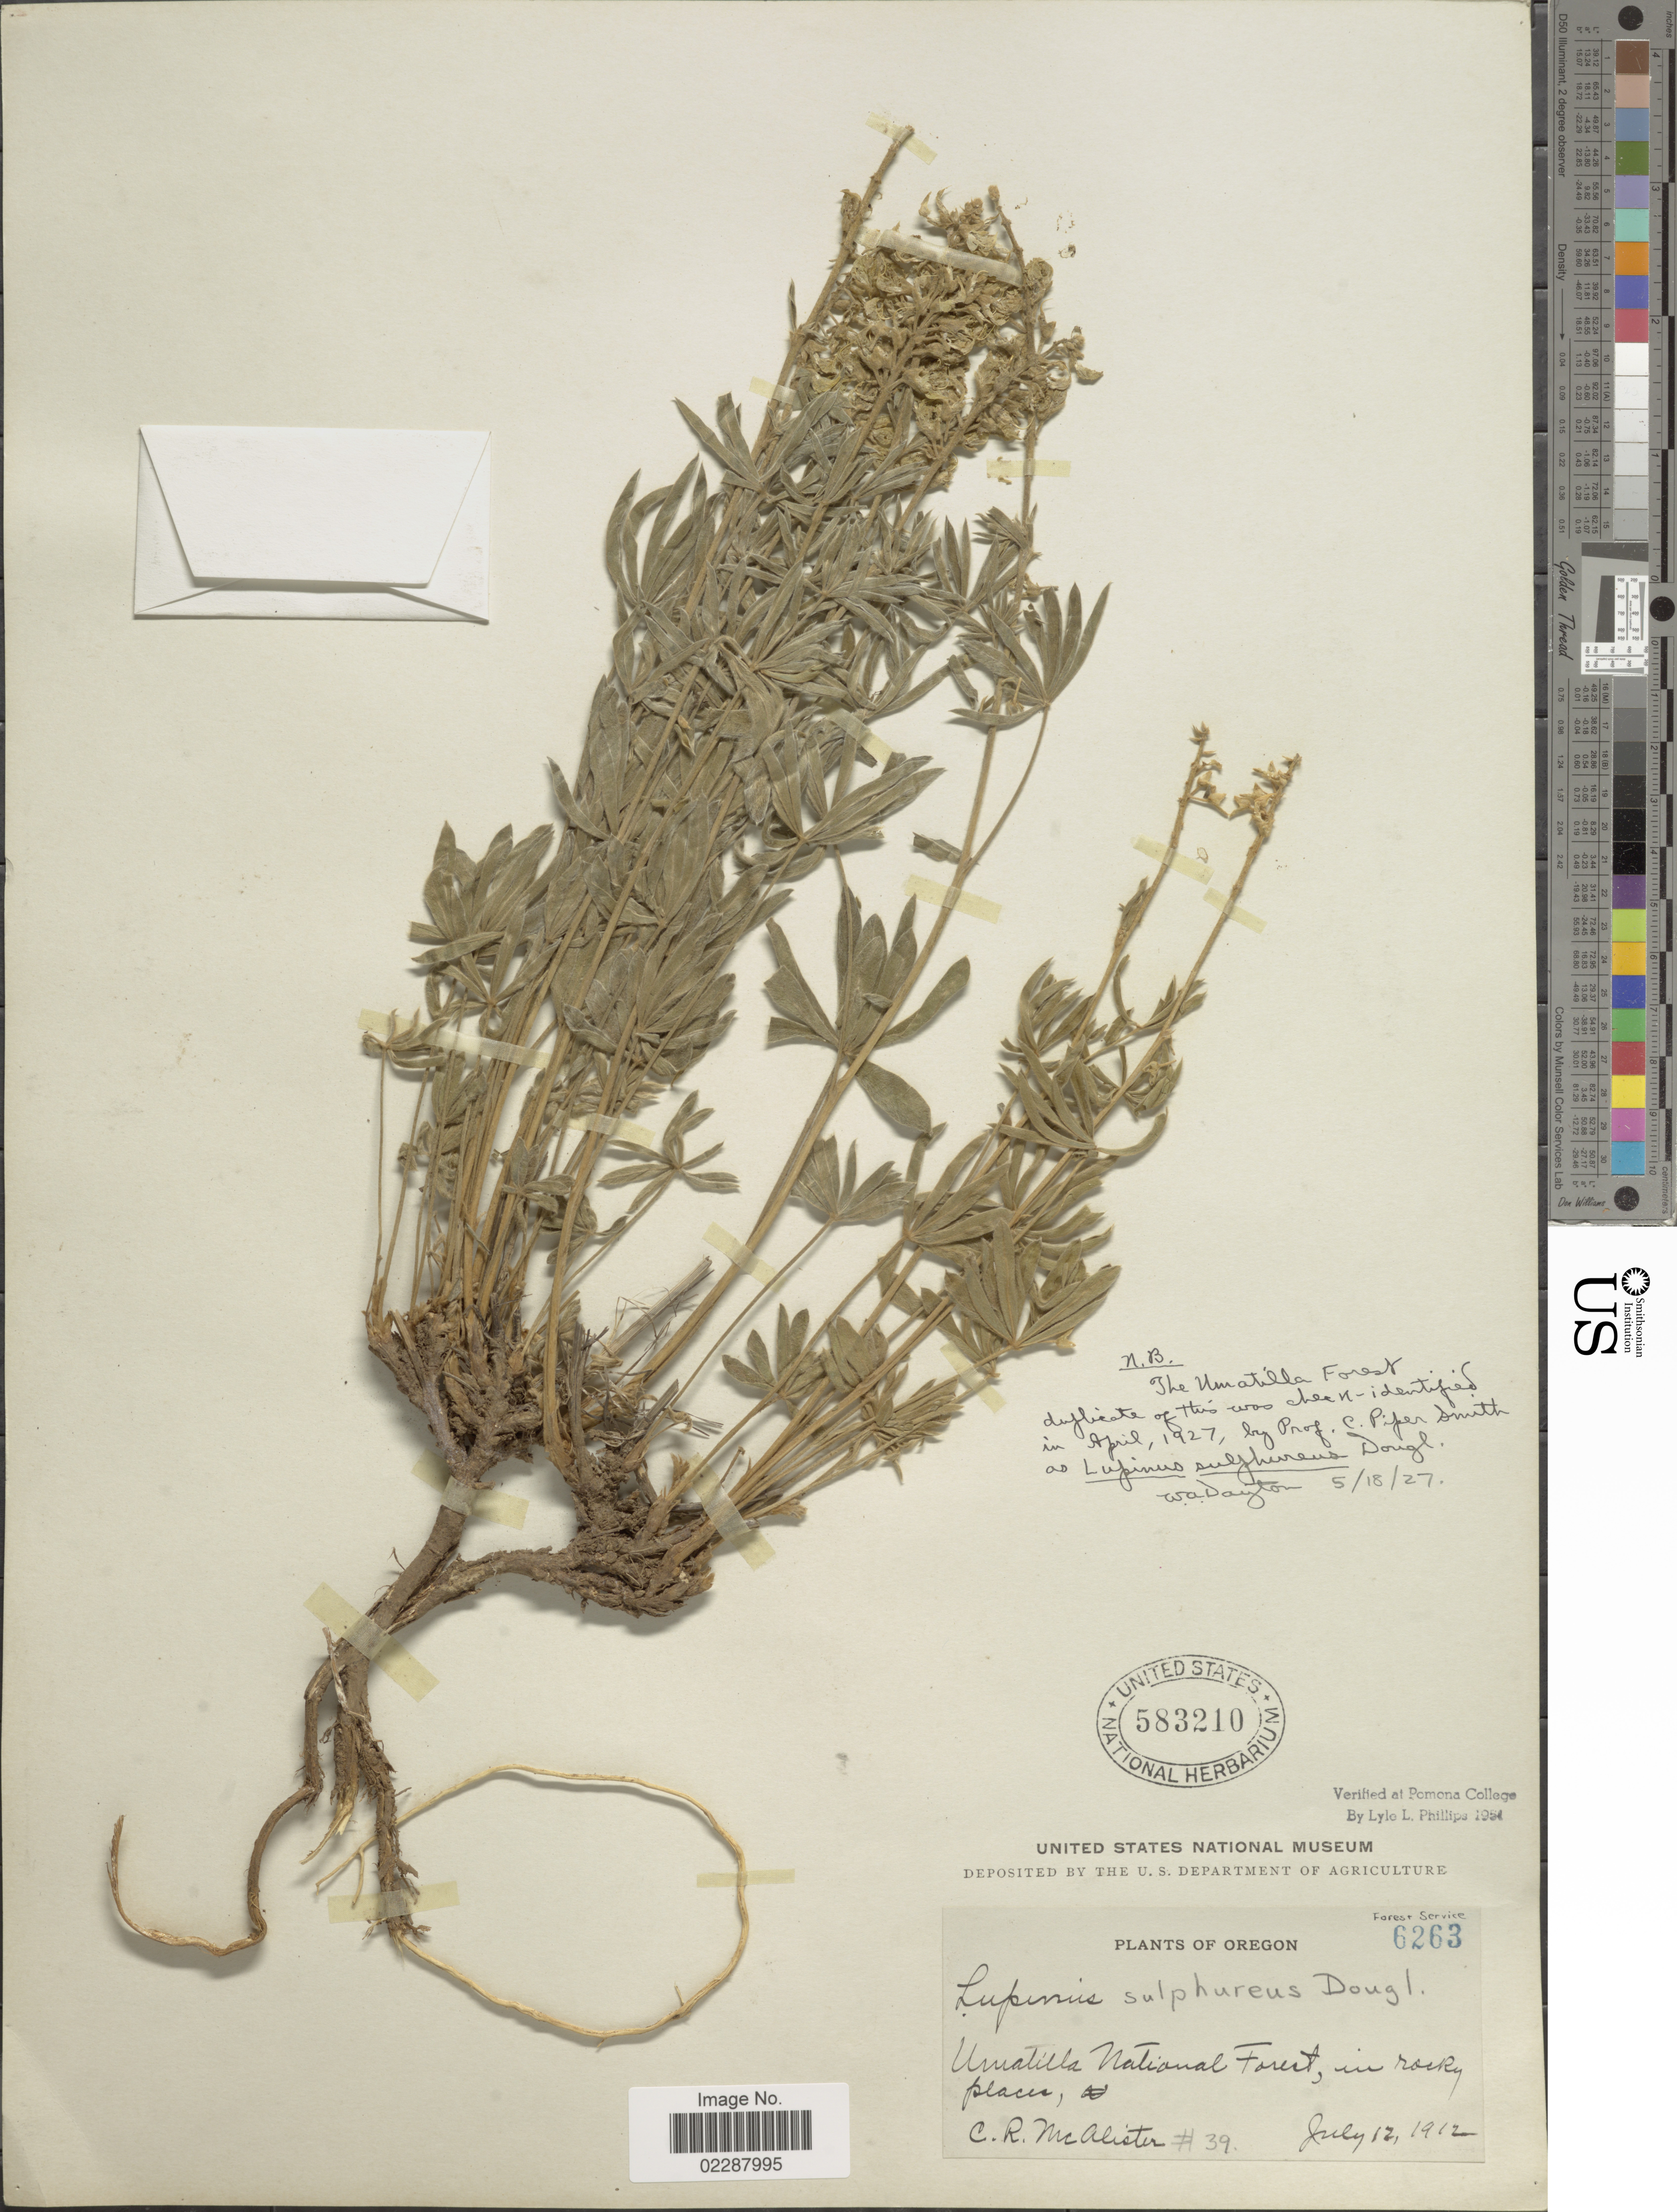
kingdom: Plantae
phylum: Tracheophyta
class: Magnoliopsida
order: Fabales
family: Fabaceae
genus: Lupinus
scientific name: Lupinus sulphureus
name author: Douglas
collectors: C. McAlister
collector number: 39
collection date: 1912-07-12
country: United States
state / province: Oregon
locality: Umatilla National Forest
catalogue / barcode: US 583210